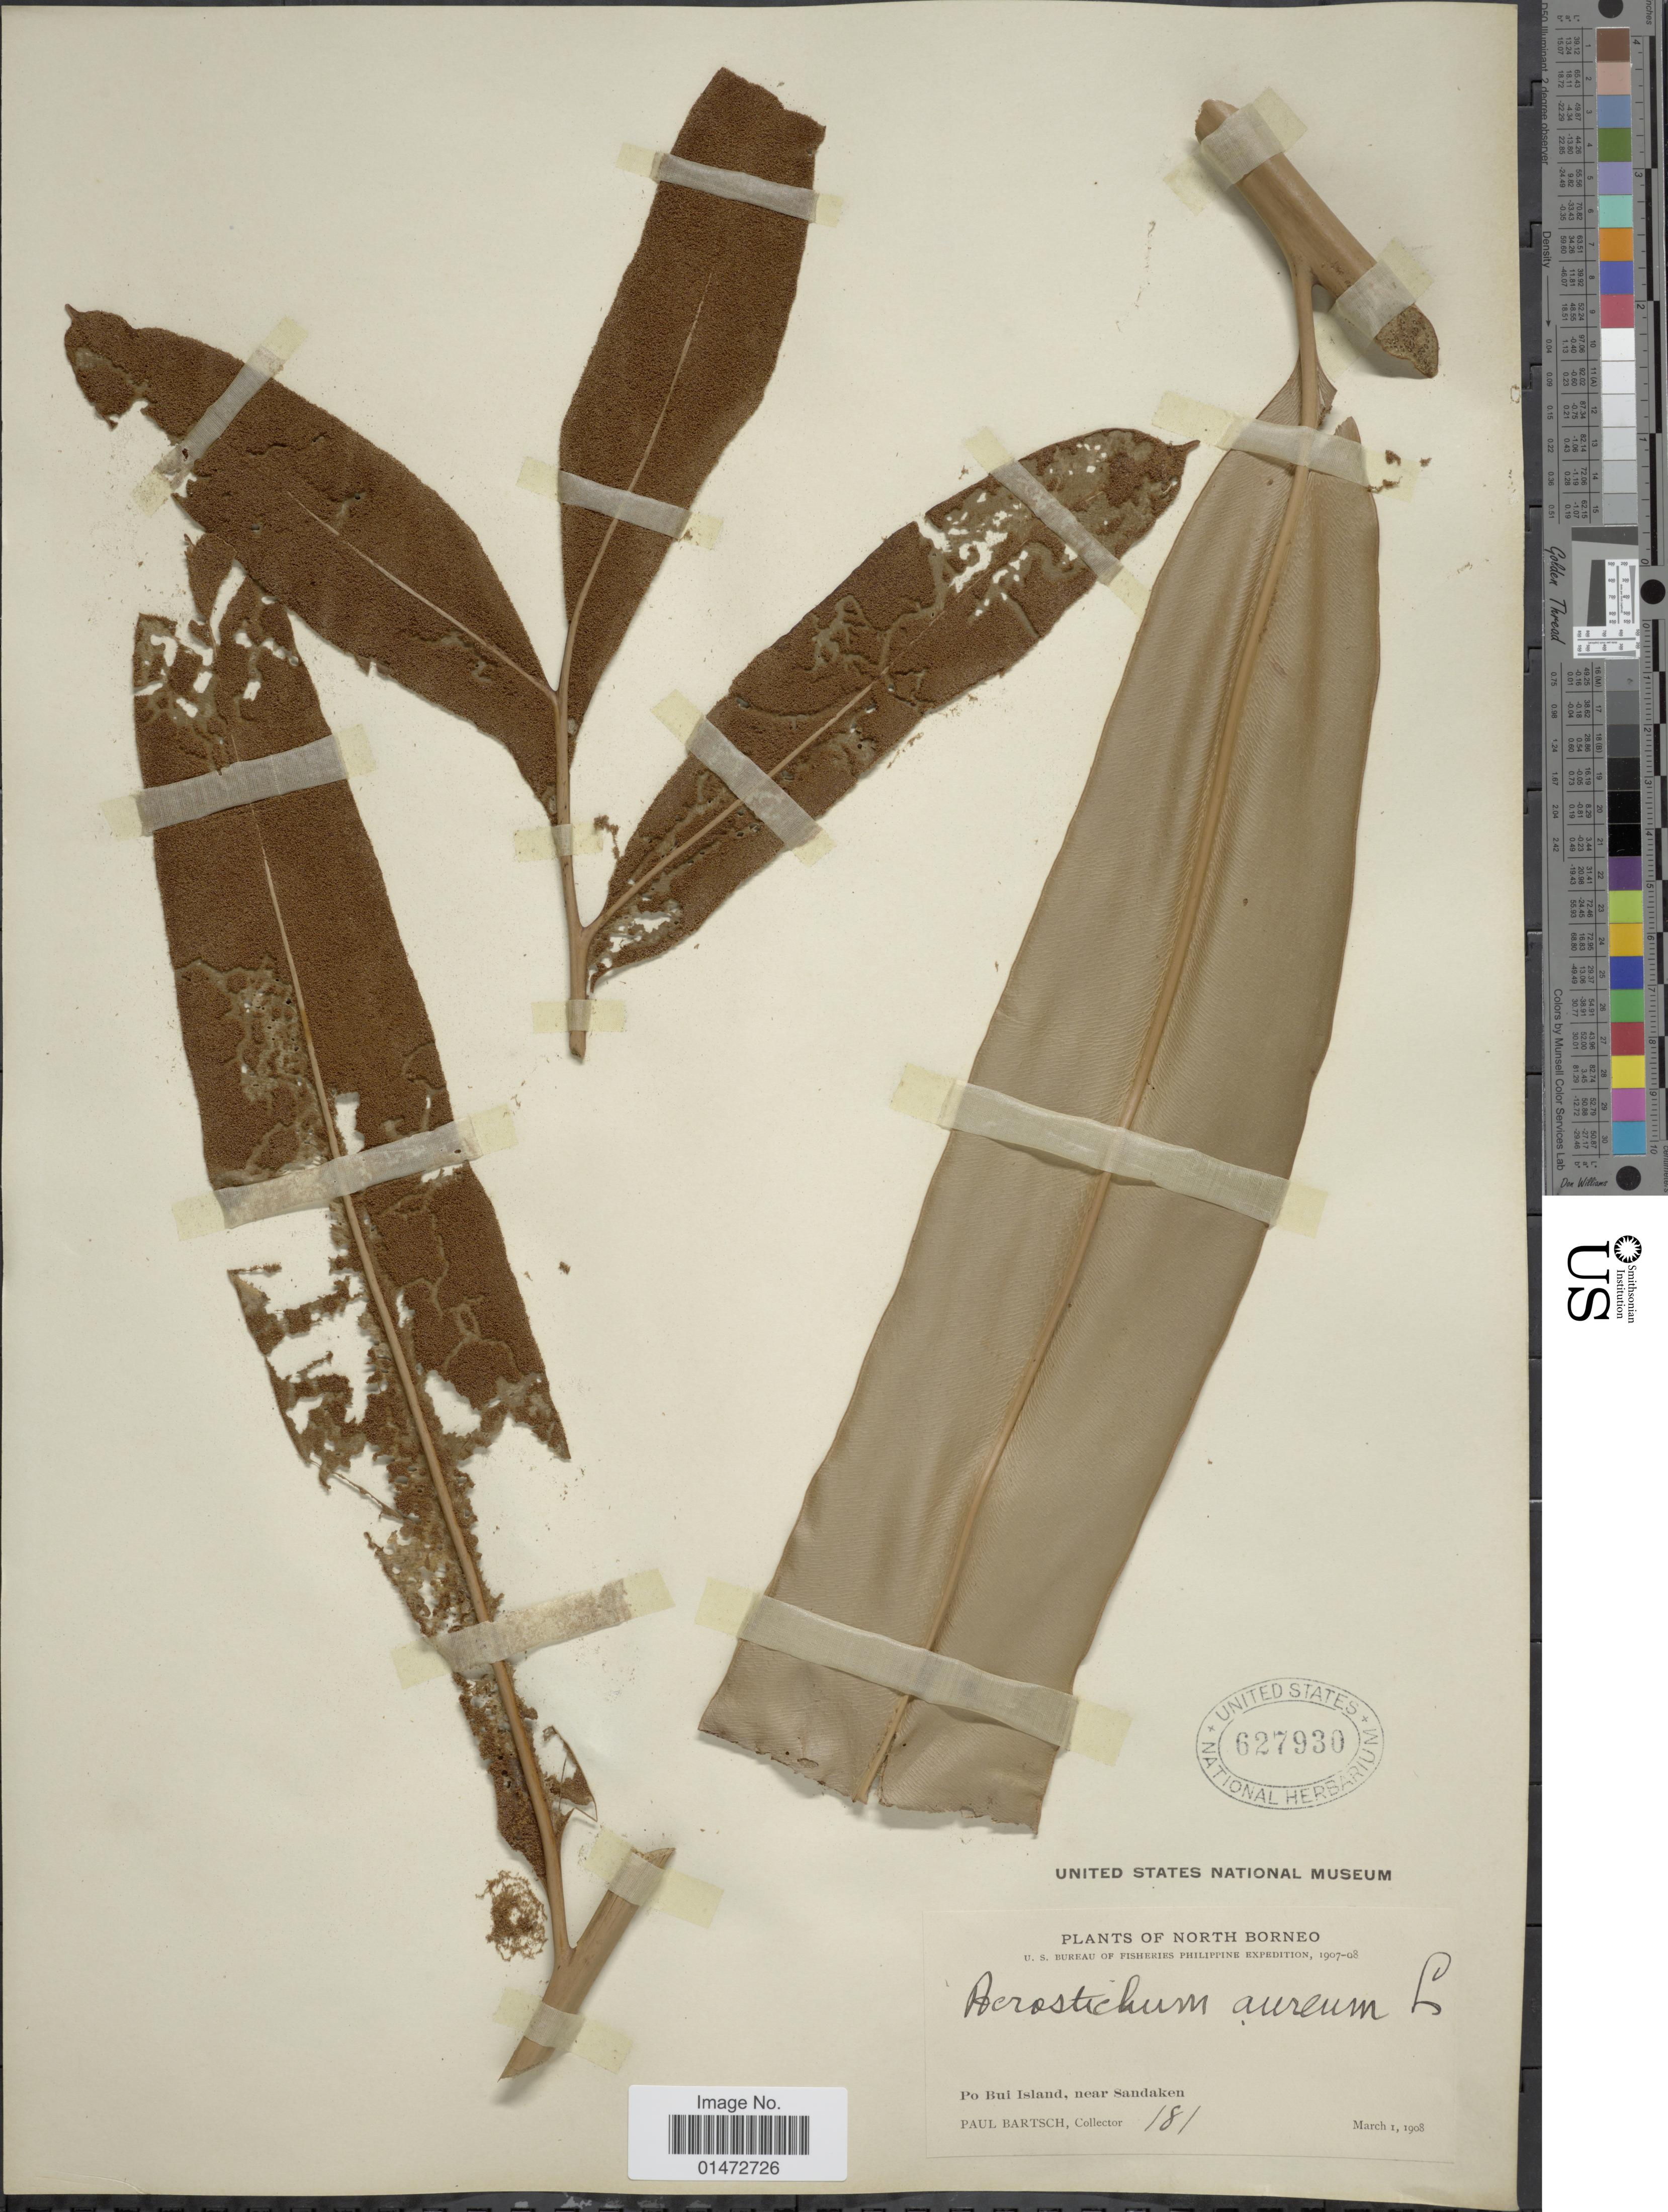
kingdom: Plantae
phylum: Tracheophyta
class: Polypodiopsida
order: Polypodiales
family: Pteridaceae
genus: Acrostichum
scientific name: Acrostichum aureum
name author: L.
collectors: P. Batsch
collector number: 181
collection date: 1908-03-01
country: Malaysia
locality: North Borneo, Po Bui Island, near Sandaken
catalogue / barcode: US 627930